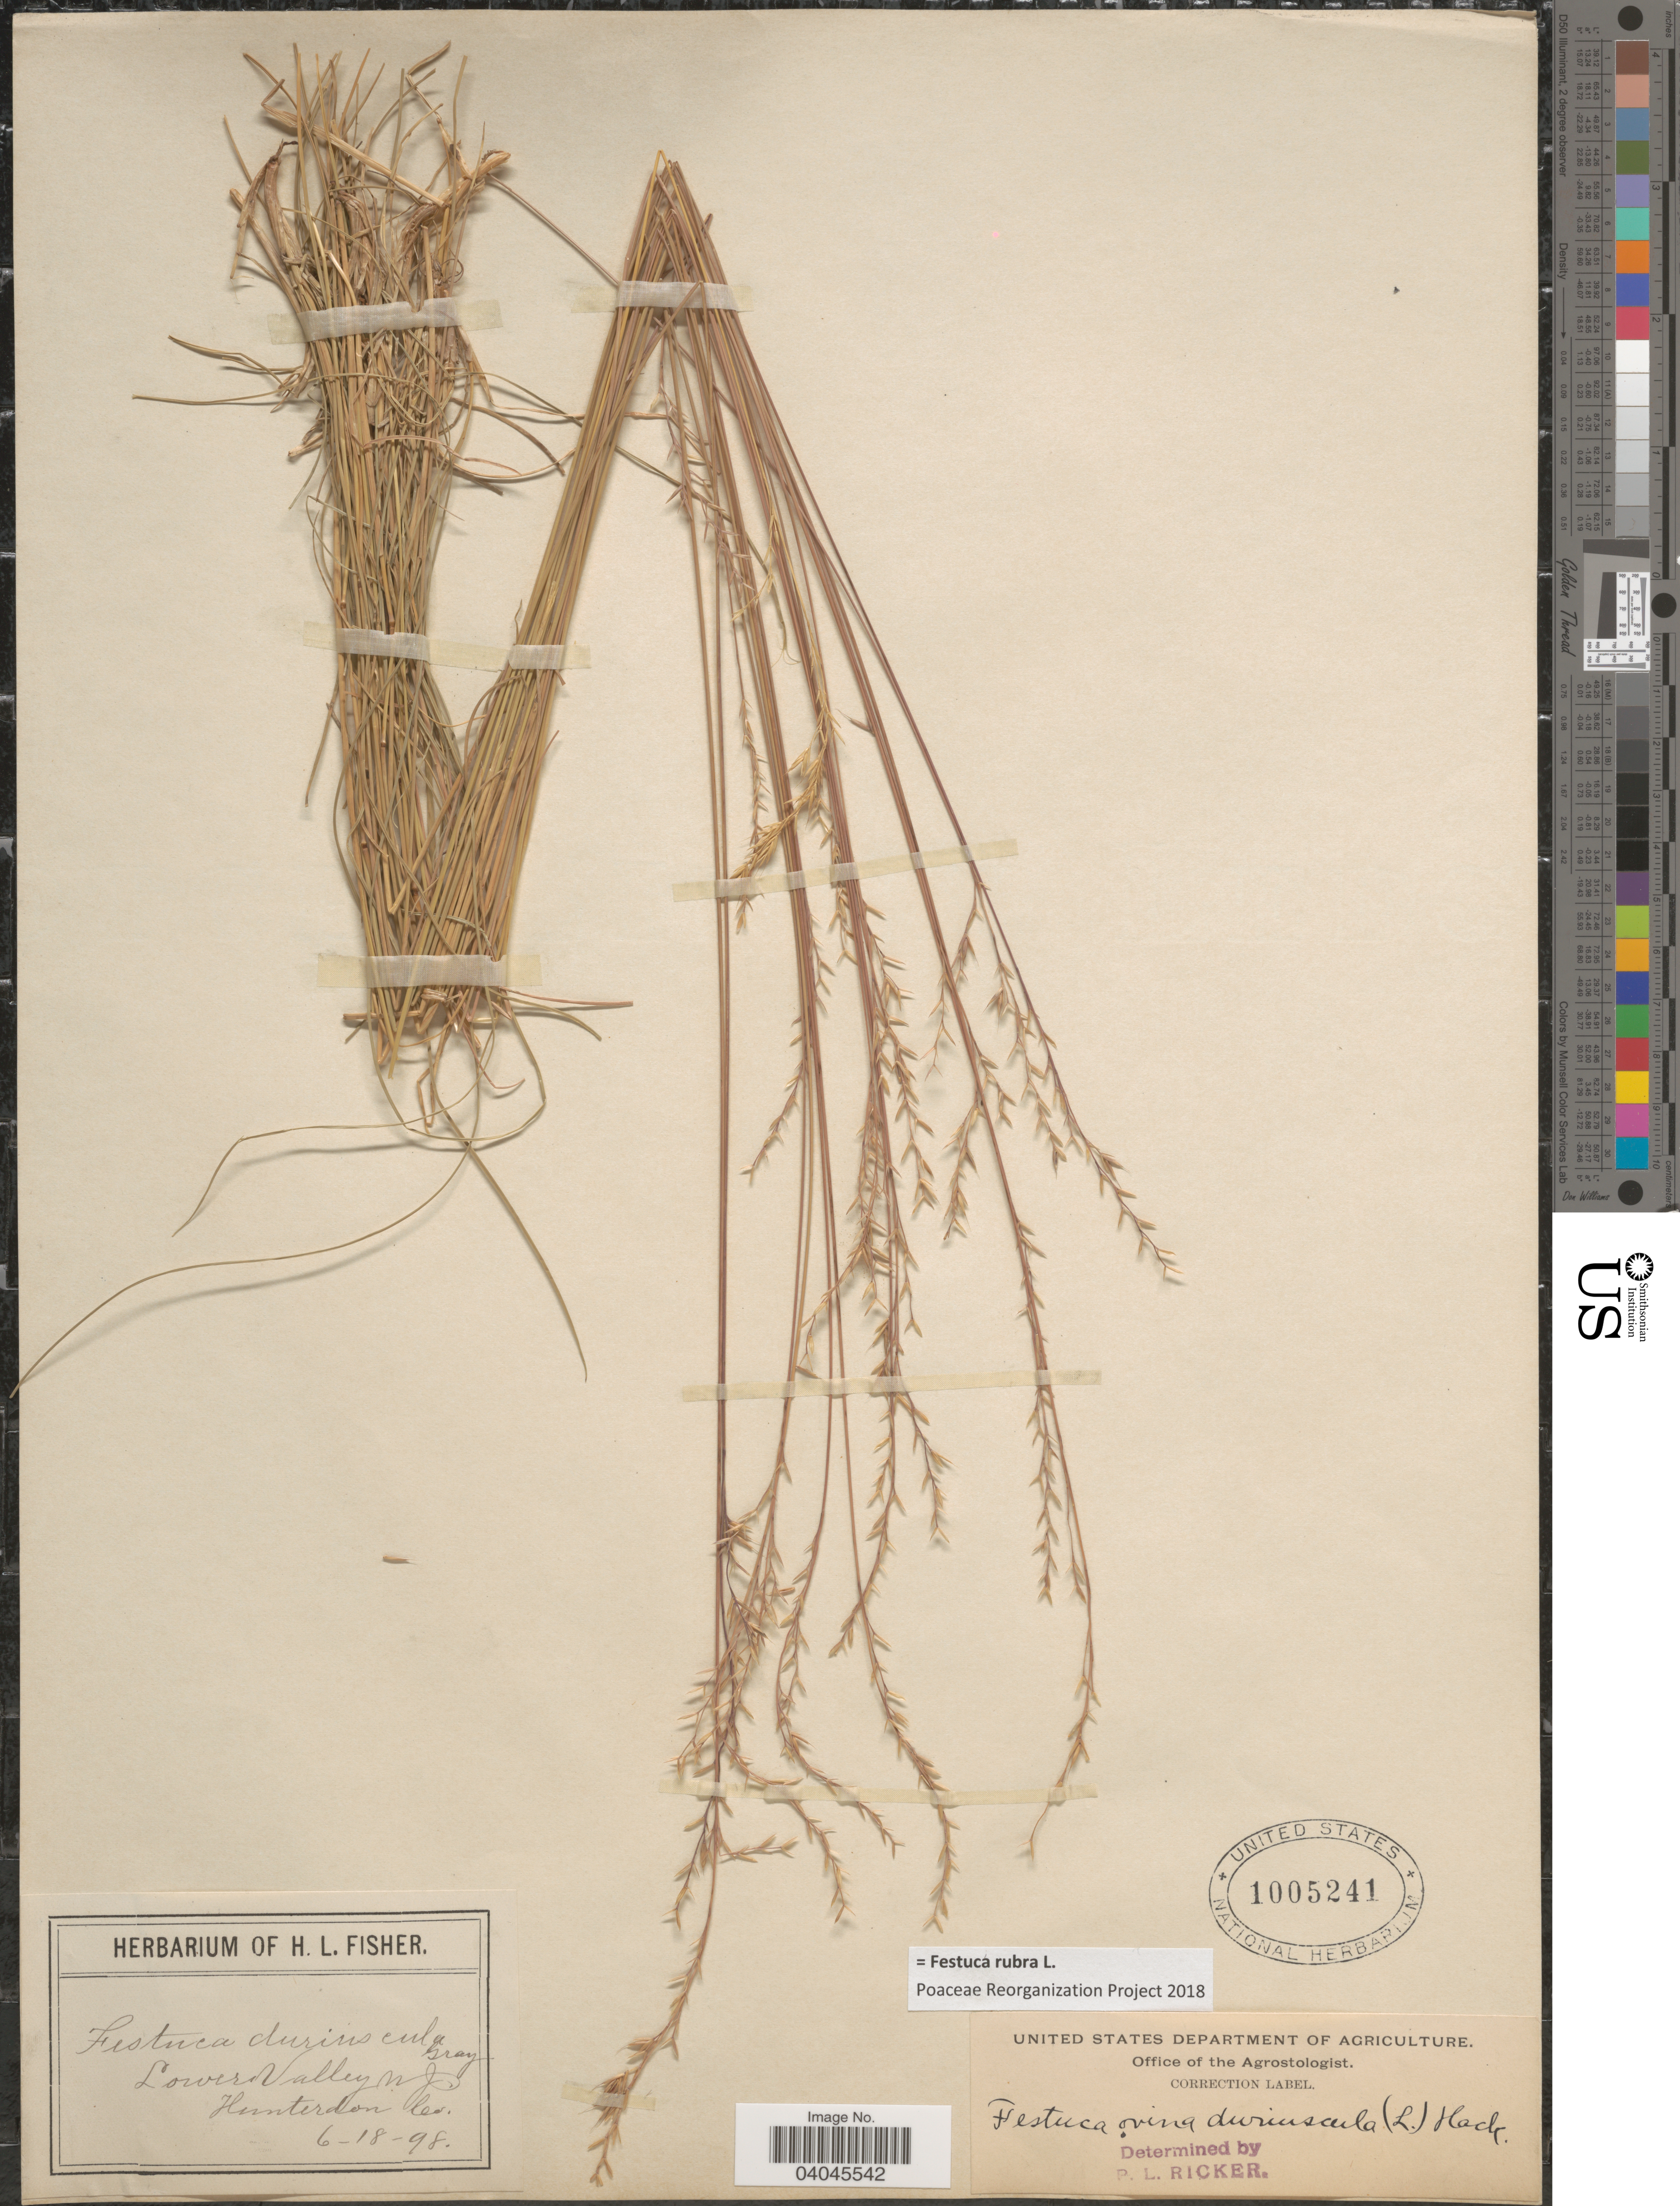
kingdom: Plantae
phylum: Tracheophyta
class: Liliopsida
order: Poales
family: Poaceae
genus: Festuca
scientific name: Festuca rubra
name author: L.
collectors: ex herb. of H. L. Fisher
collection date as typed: Transcribed d/m/y: 18/6/98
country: United States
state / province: New Jersey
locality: Lower Valley. Hunterdon Co.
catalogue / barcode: US 1005241